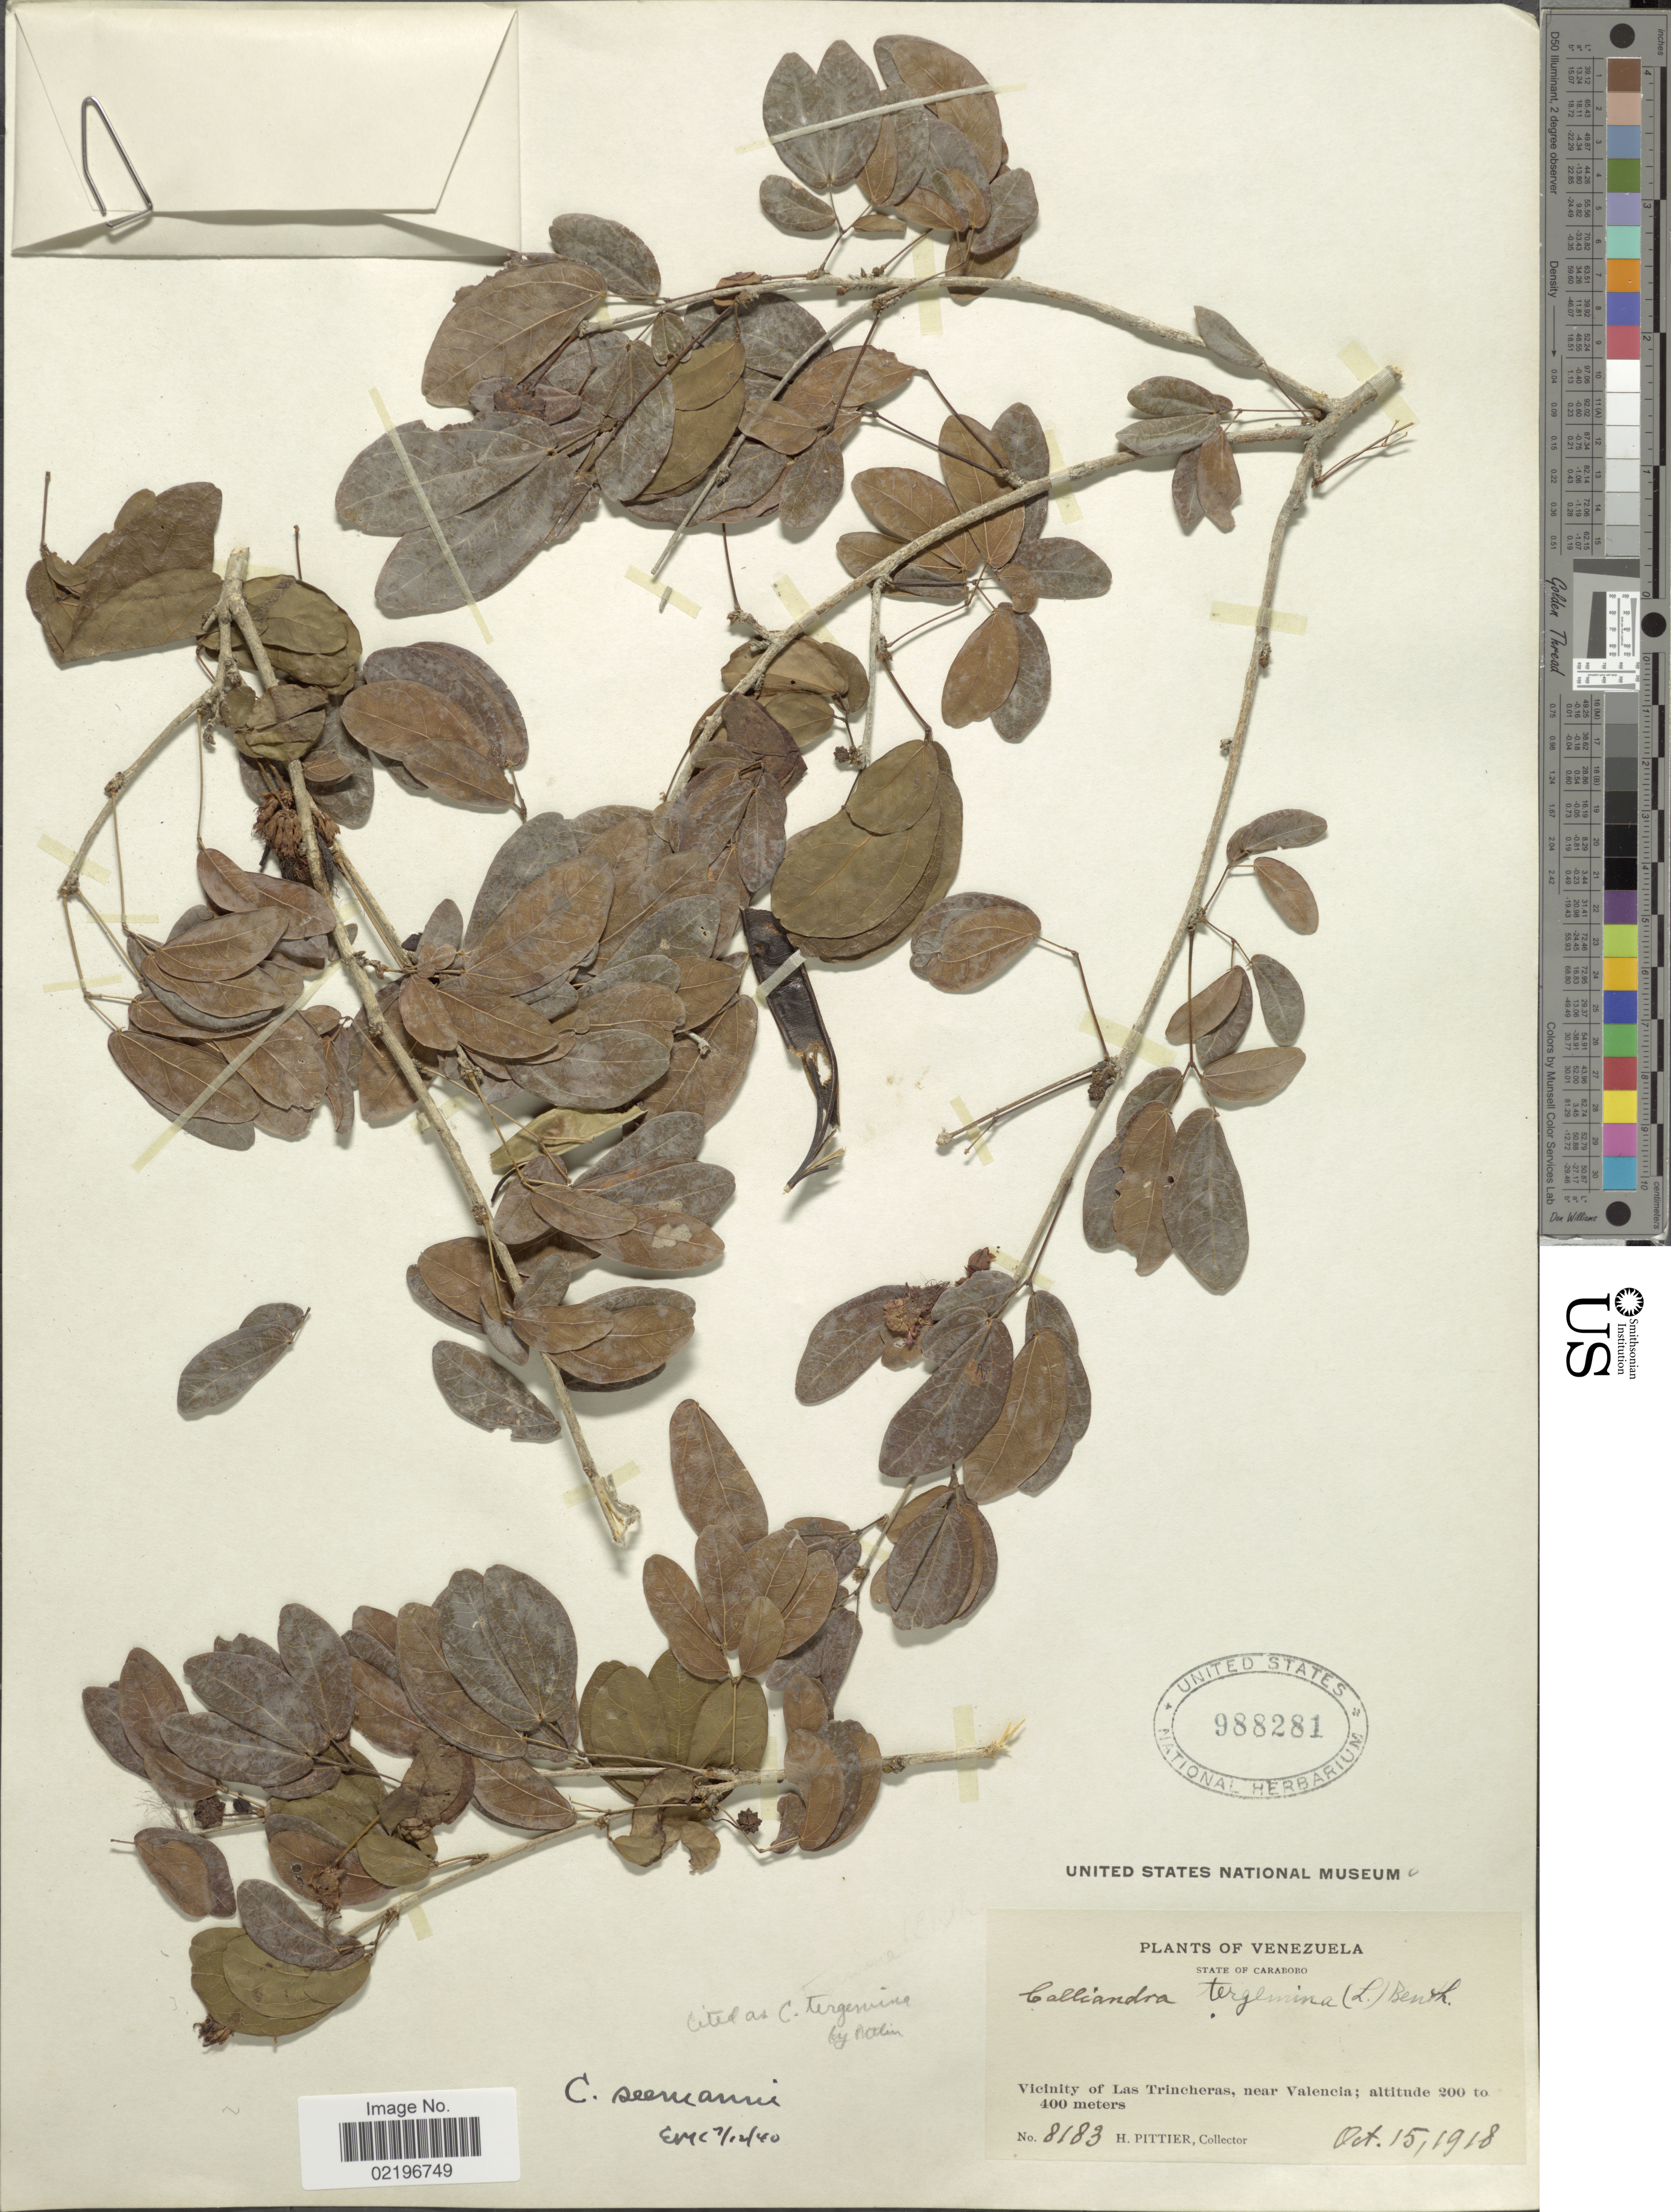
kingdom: Plantae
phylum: Tracheophyta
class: Magnoliopsida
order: Fabales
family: Fabaceae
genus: Calliandra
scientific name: Calliandra tergemina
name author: (L.) Benth.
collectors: H. F. Pittier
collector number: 8183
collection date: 1918-10-15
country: Venezuela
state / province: Carabobo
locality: Vicinity of Las Trincheras, near Valencia.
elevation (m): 200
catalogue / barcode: US 988281